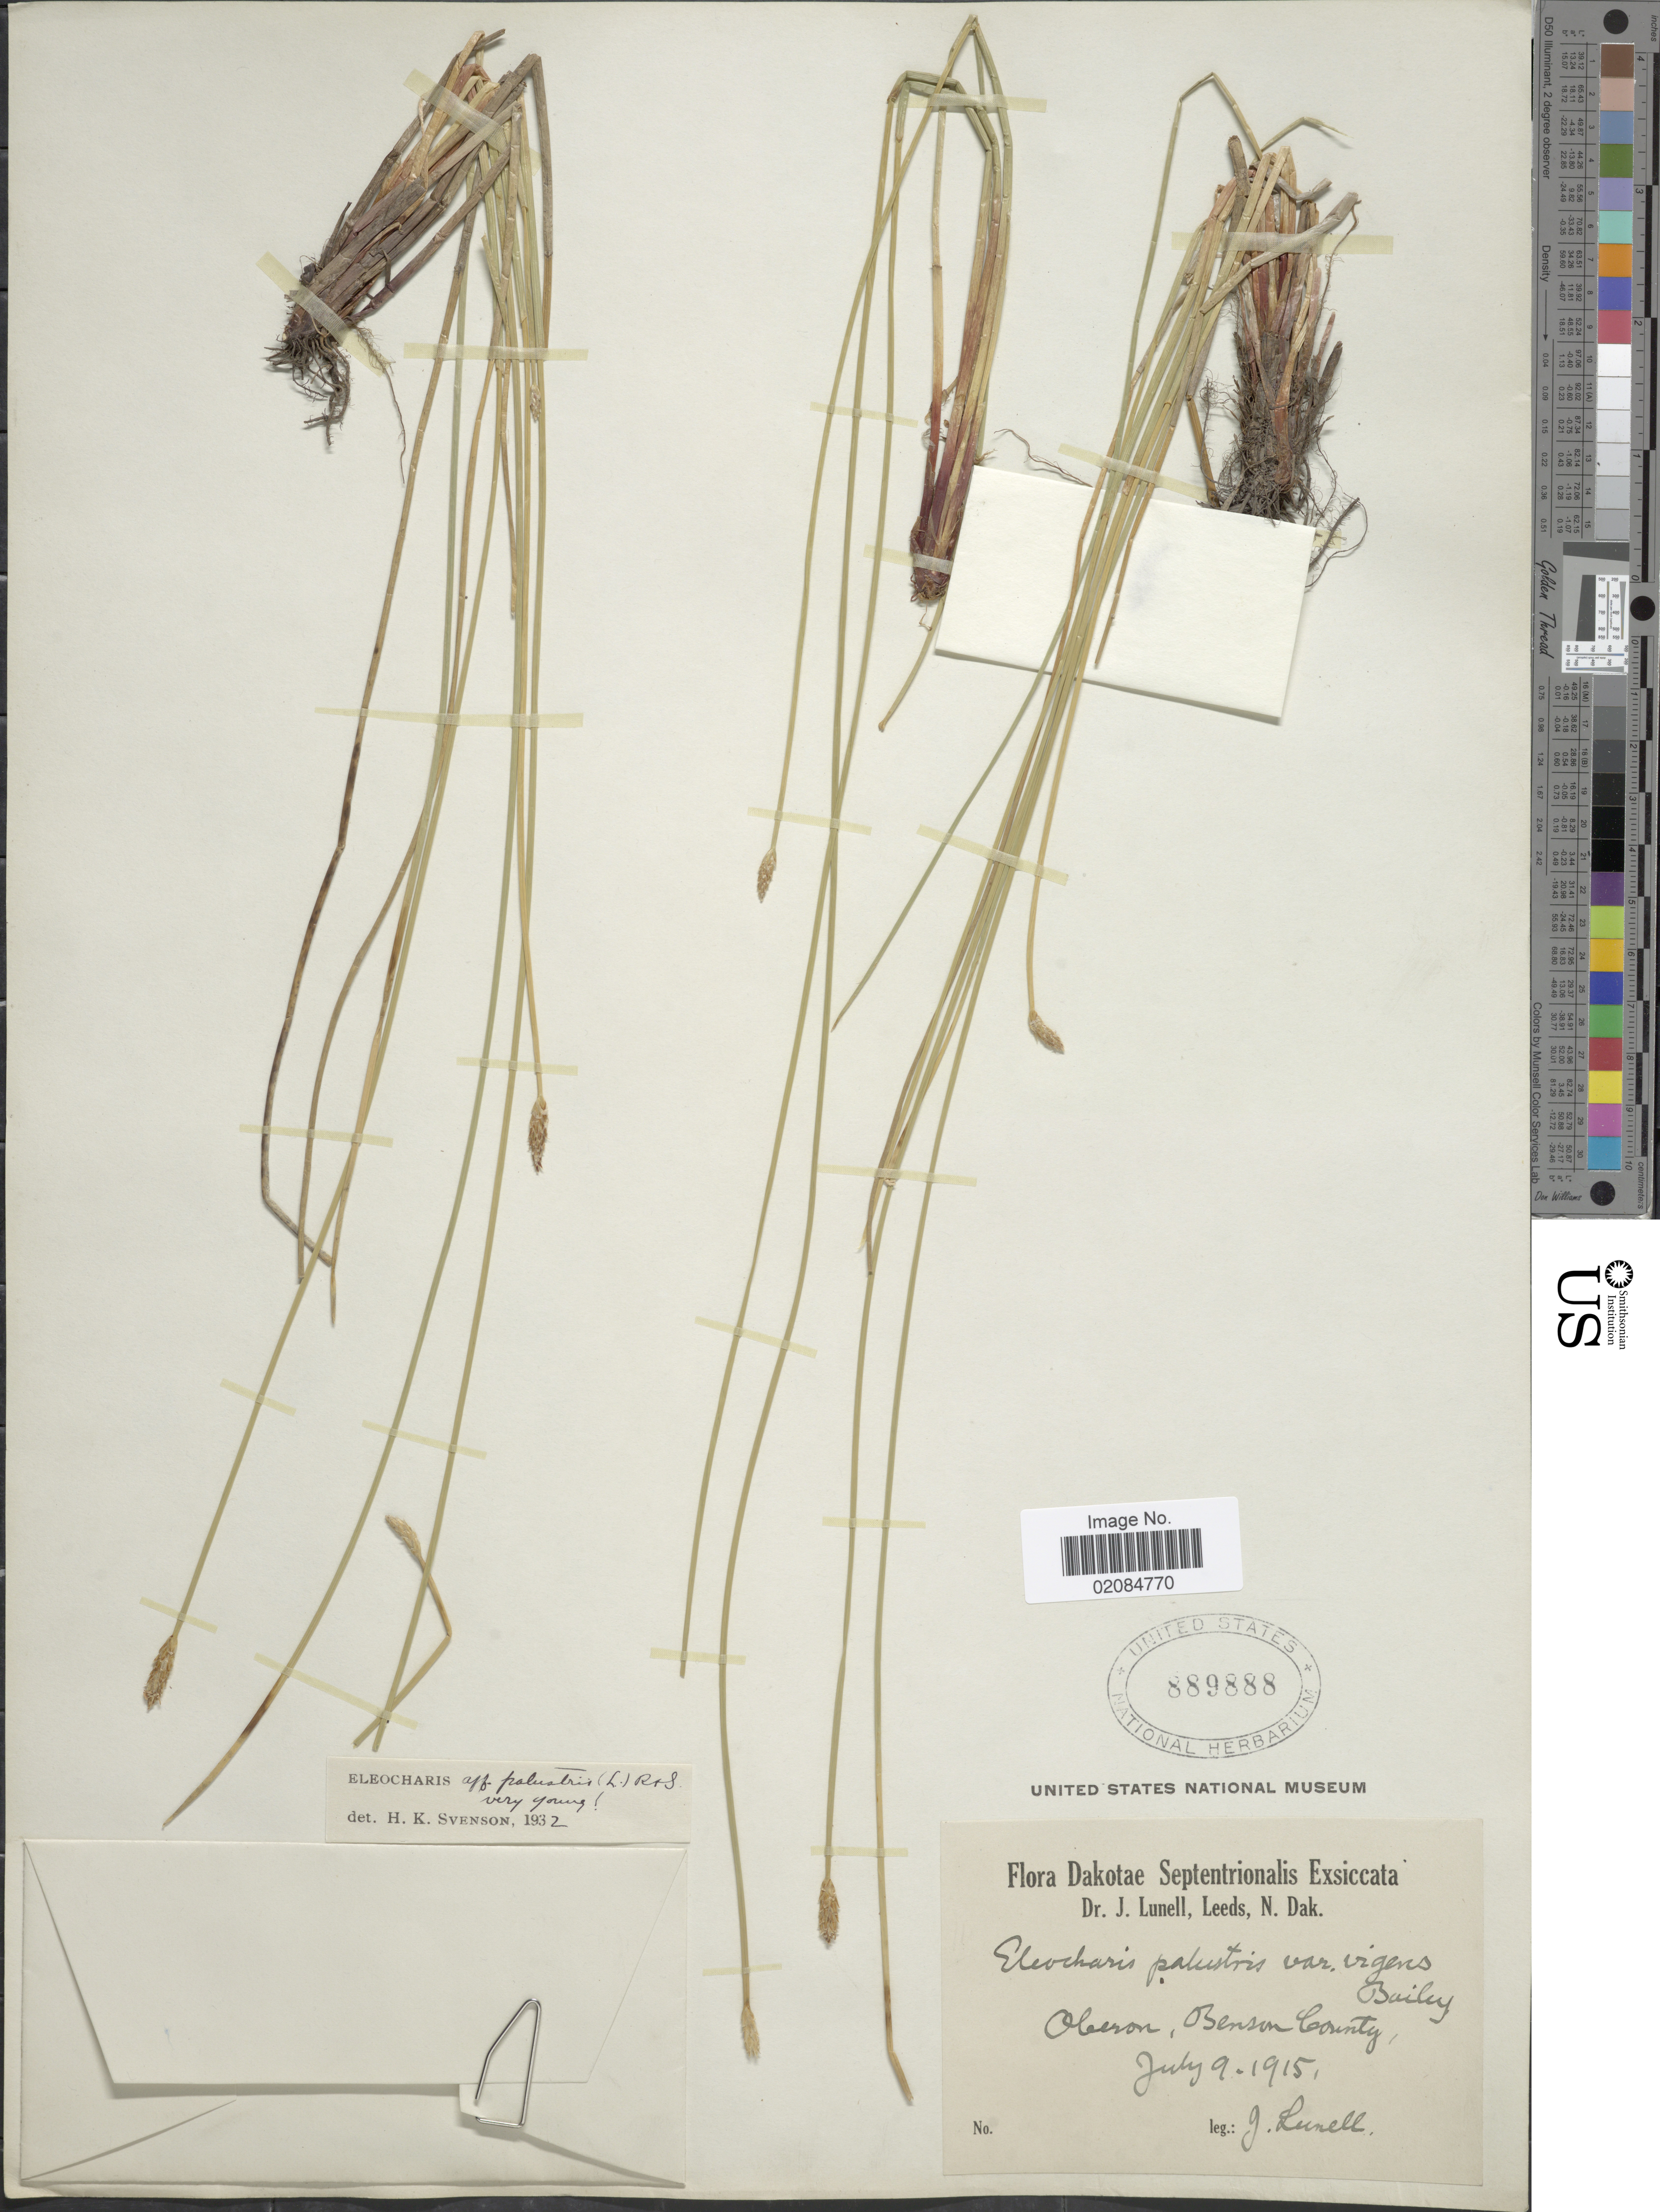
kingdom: Plantae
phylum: Tracheophyta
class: Liliopsida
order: Poales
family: Cyperaceae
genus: Eleocharis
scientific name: Eleocharis palustris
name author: (L.) Roem. & Schult.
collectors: J. Lunell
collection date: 1915-07-09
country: United States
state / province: North Dakota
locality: Dakotae Septentrionalis. Oberon, Benson County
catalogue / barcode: US 889888